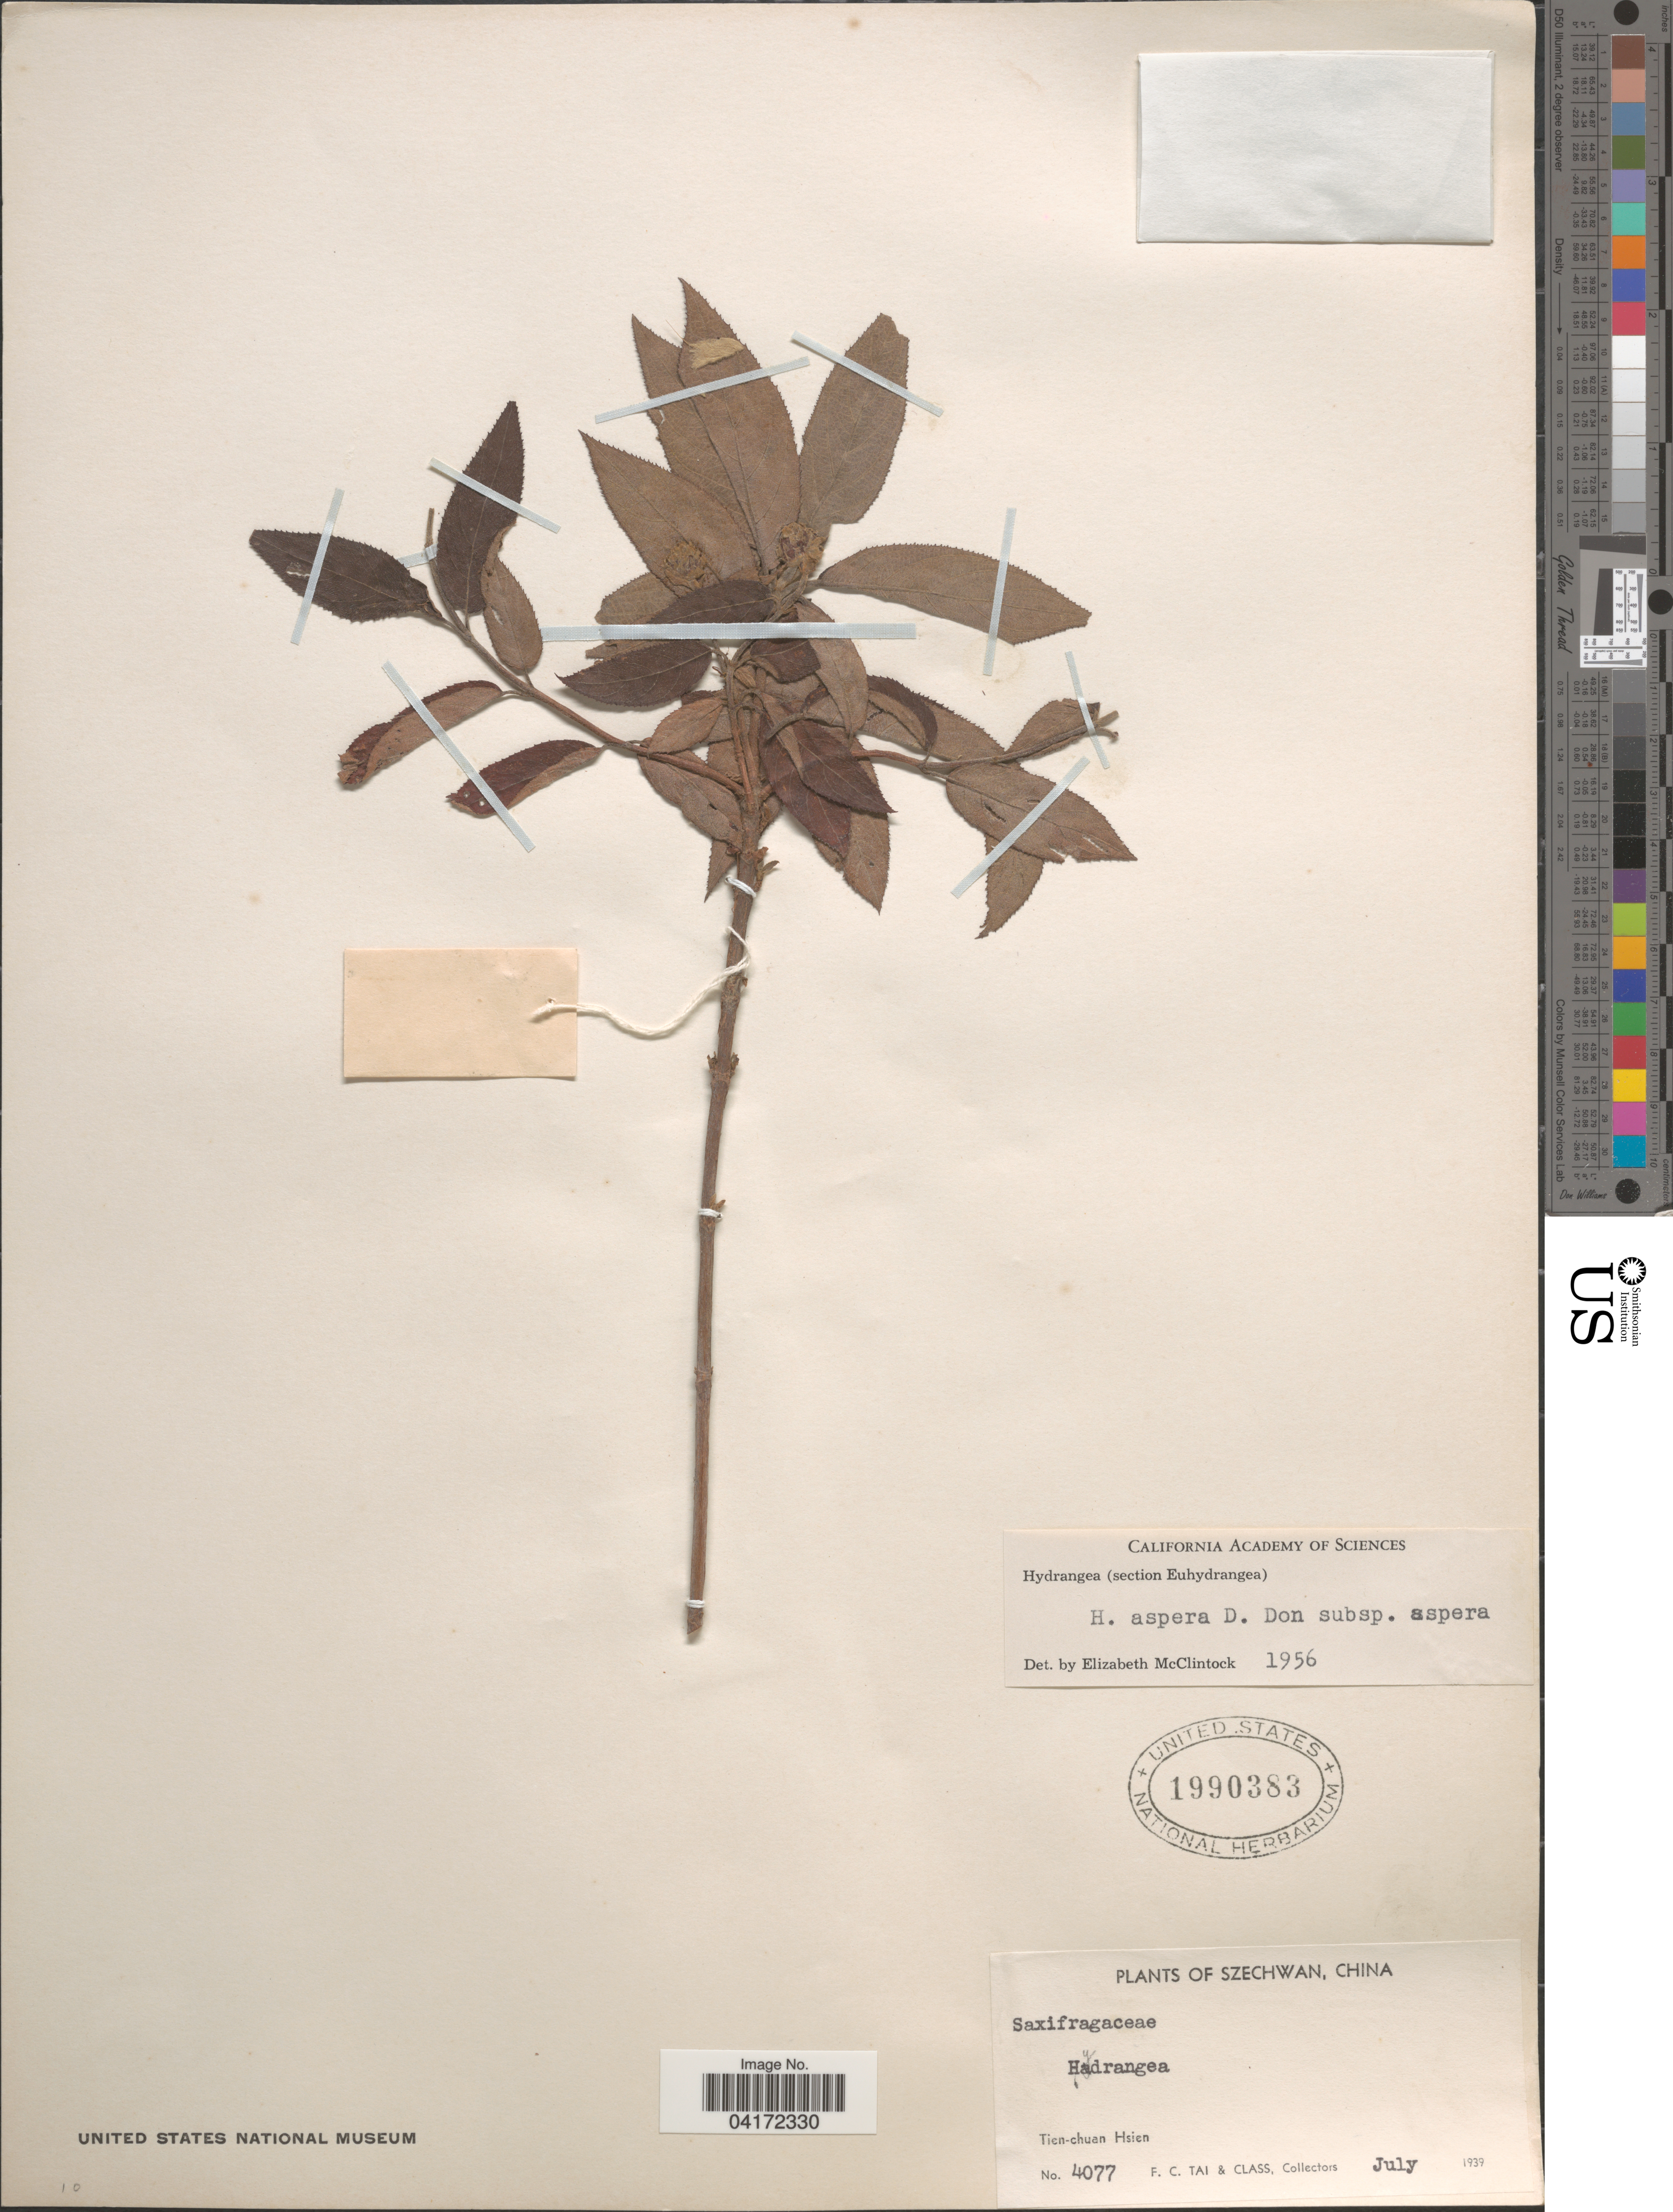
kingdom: Plantae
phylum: Tracheophyta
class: Magnoliopsida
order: Cornales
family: Hydrangeaceae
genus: Hydrangea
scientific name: Hydrangea aspera subsp. aspera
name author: Buch.-Ham. ex D. Don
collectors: F. Tai & Class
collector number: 4077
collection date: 1939-07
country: China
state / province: Sichuan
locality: Szechwan. Tien-chuan Hsien.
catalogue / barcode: US 1990383